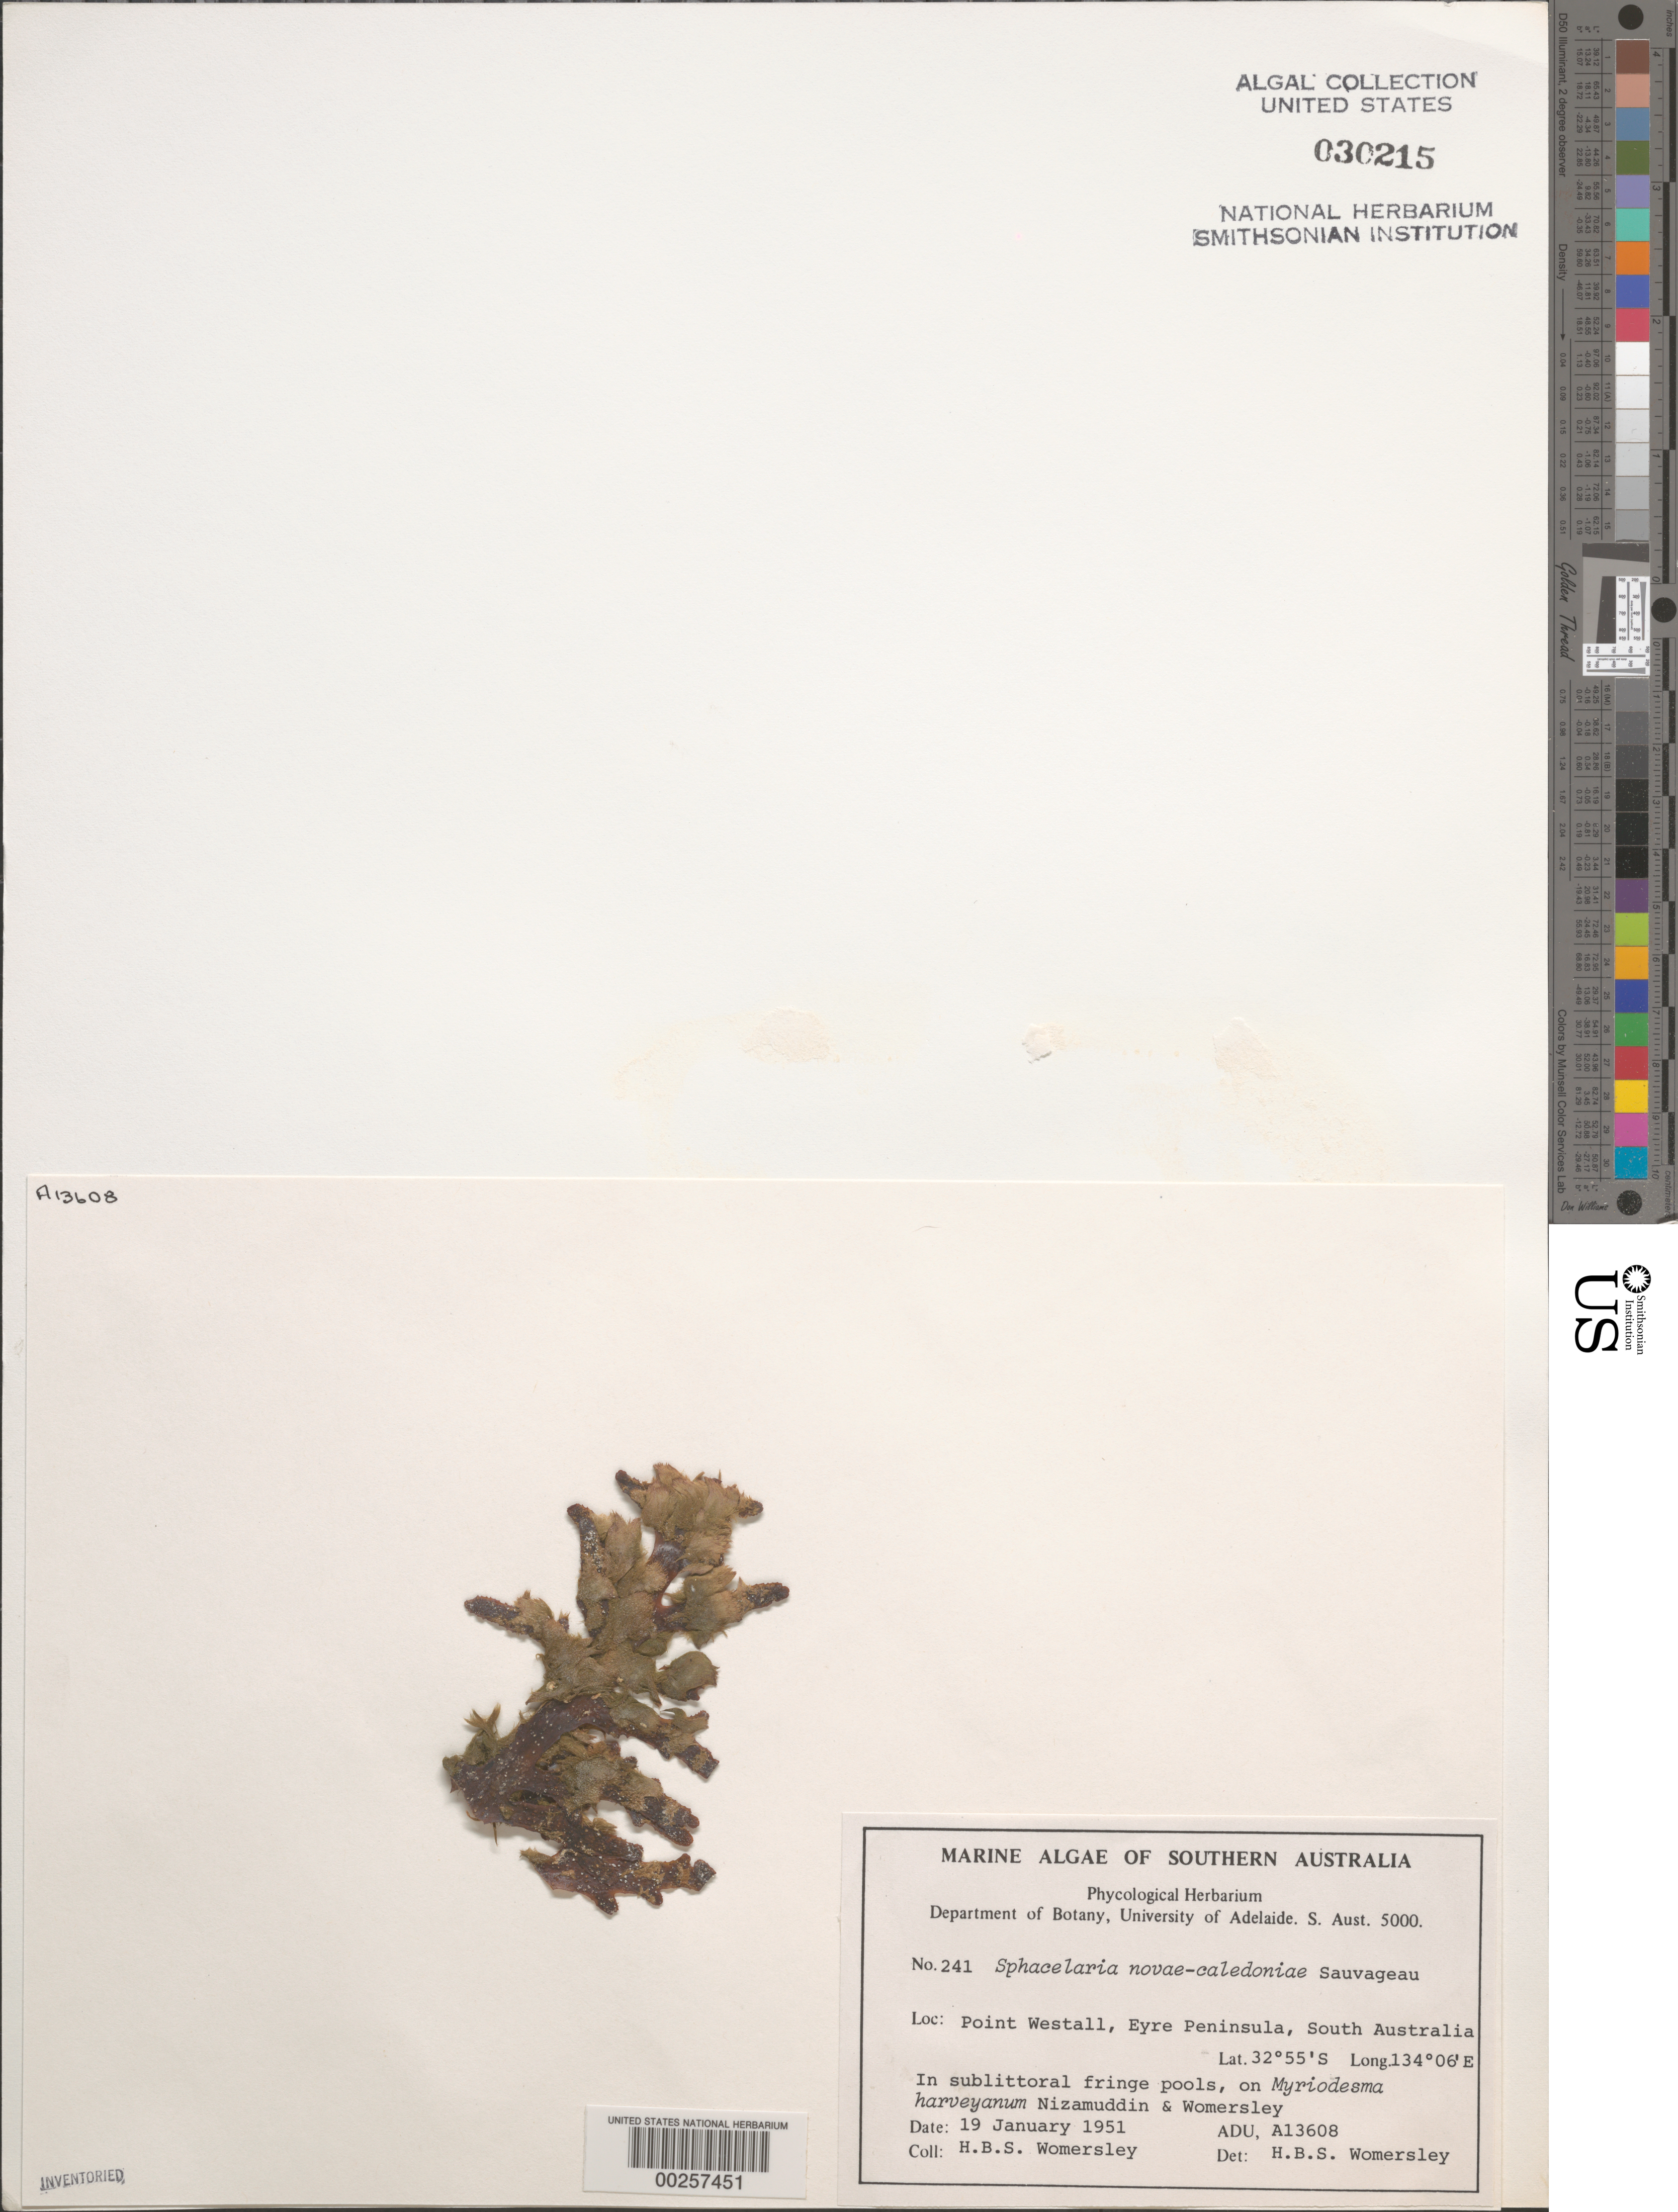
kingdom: Chromista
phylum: Ochrophyta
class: Phaeophyceae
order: Sphacelariales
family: Sphacelariaceae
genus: Sphacelaria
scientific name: Sphacelaria novae-caledoniae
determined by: Womersley, H. B. S.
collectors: H. B. S. Womersley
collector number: ADU A13608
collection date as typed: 19 Jan 1951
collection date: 1951-01-19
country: Australia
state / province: South Australia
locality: Point westall, eyre peninsula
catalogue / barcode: US 30215